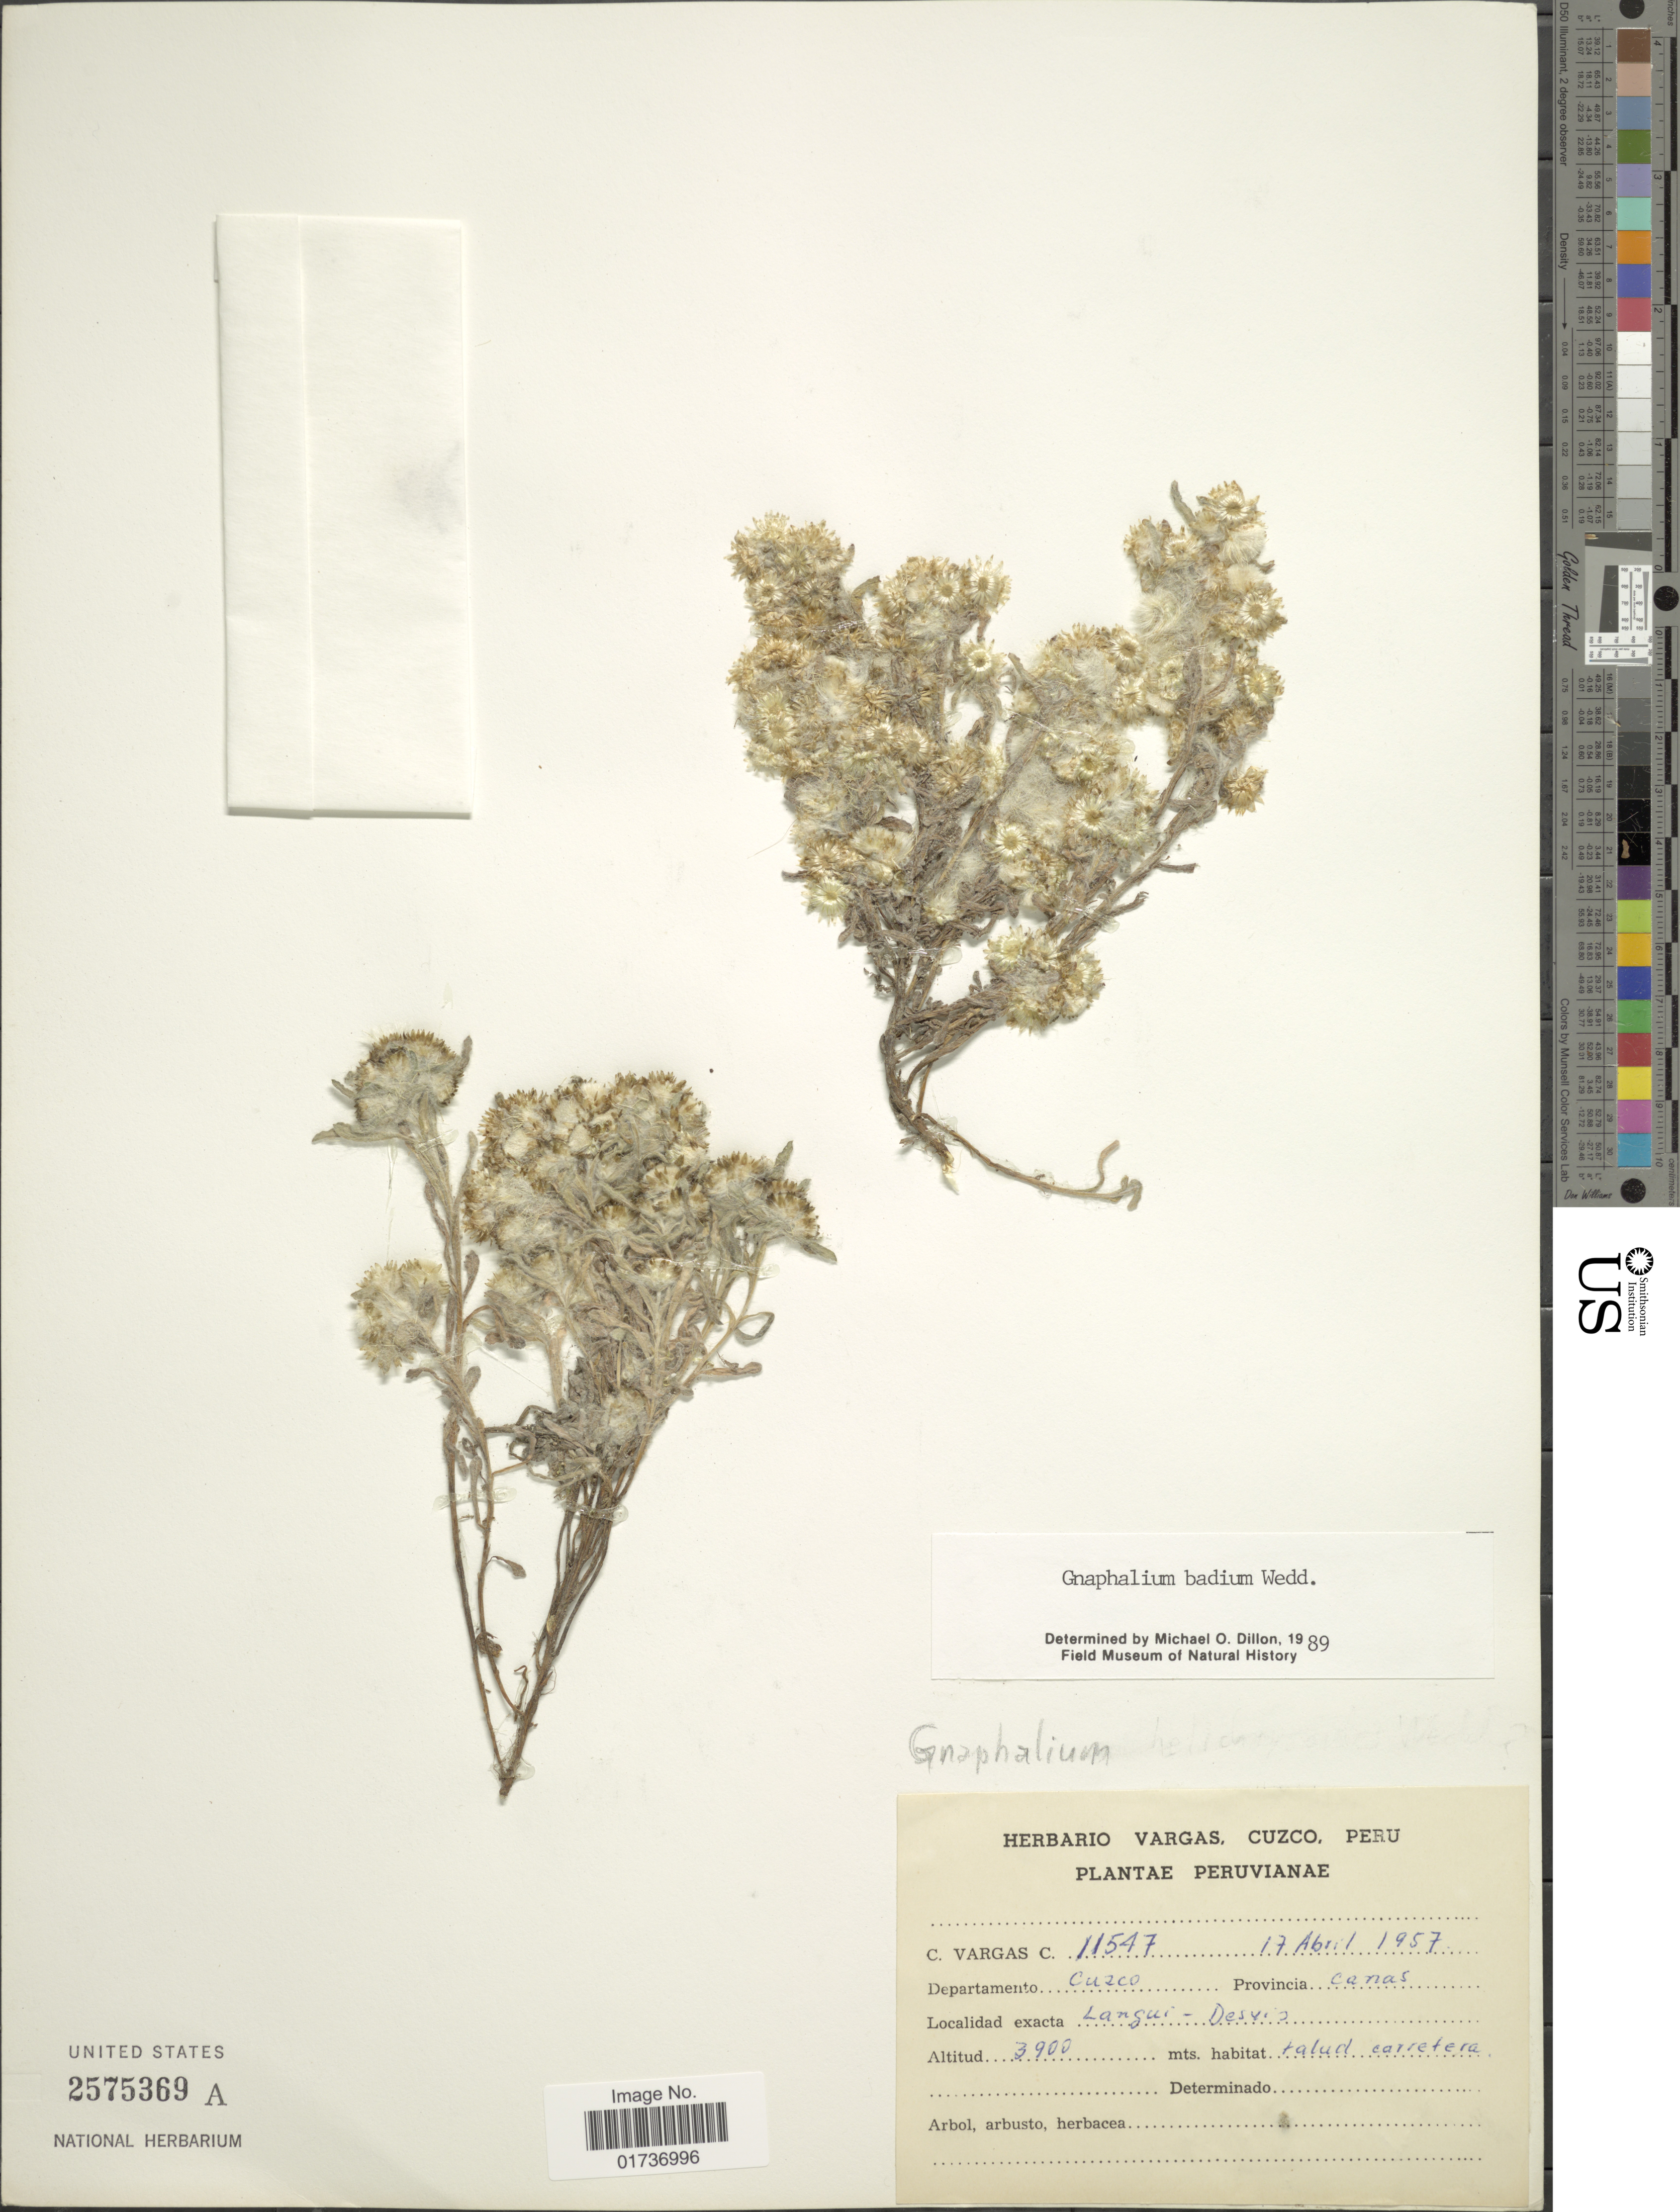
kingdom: Plantae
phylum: Tracheophyta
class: Magnoliopsida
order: Asterales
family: Asteraceae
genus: Gnaphalium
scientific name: Gnaphalium badium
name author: Wedd.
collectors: C. Vargas Calderón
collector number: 11547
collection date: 1957-04-17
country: Peru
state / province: Cusco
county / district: Canas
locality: Langui - Descanso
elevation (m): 3900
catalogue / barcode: US 2575369A